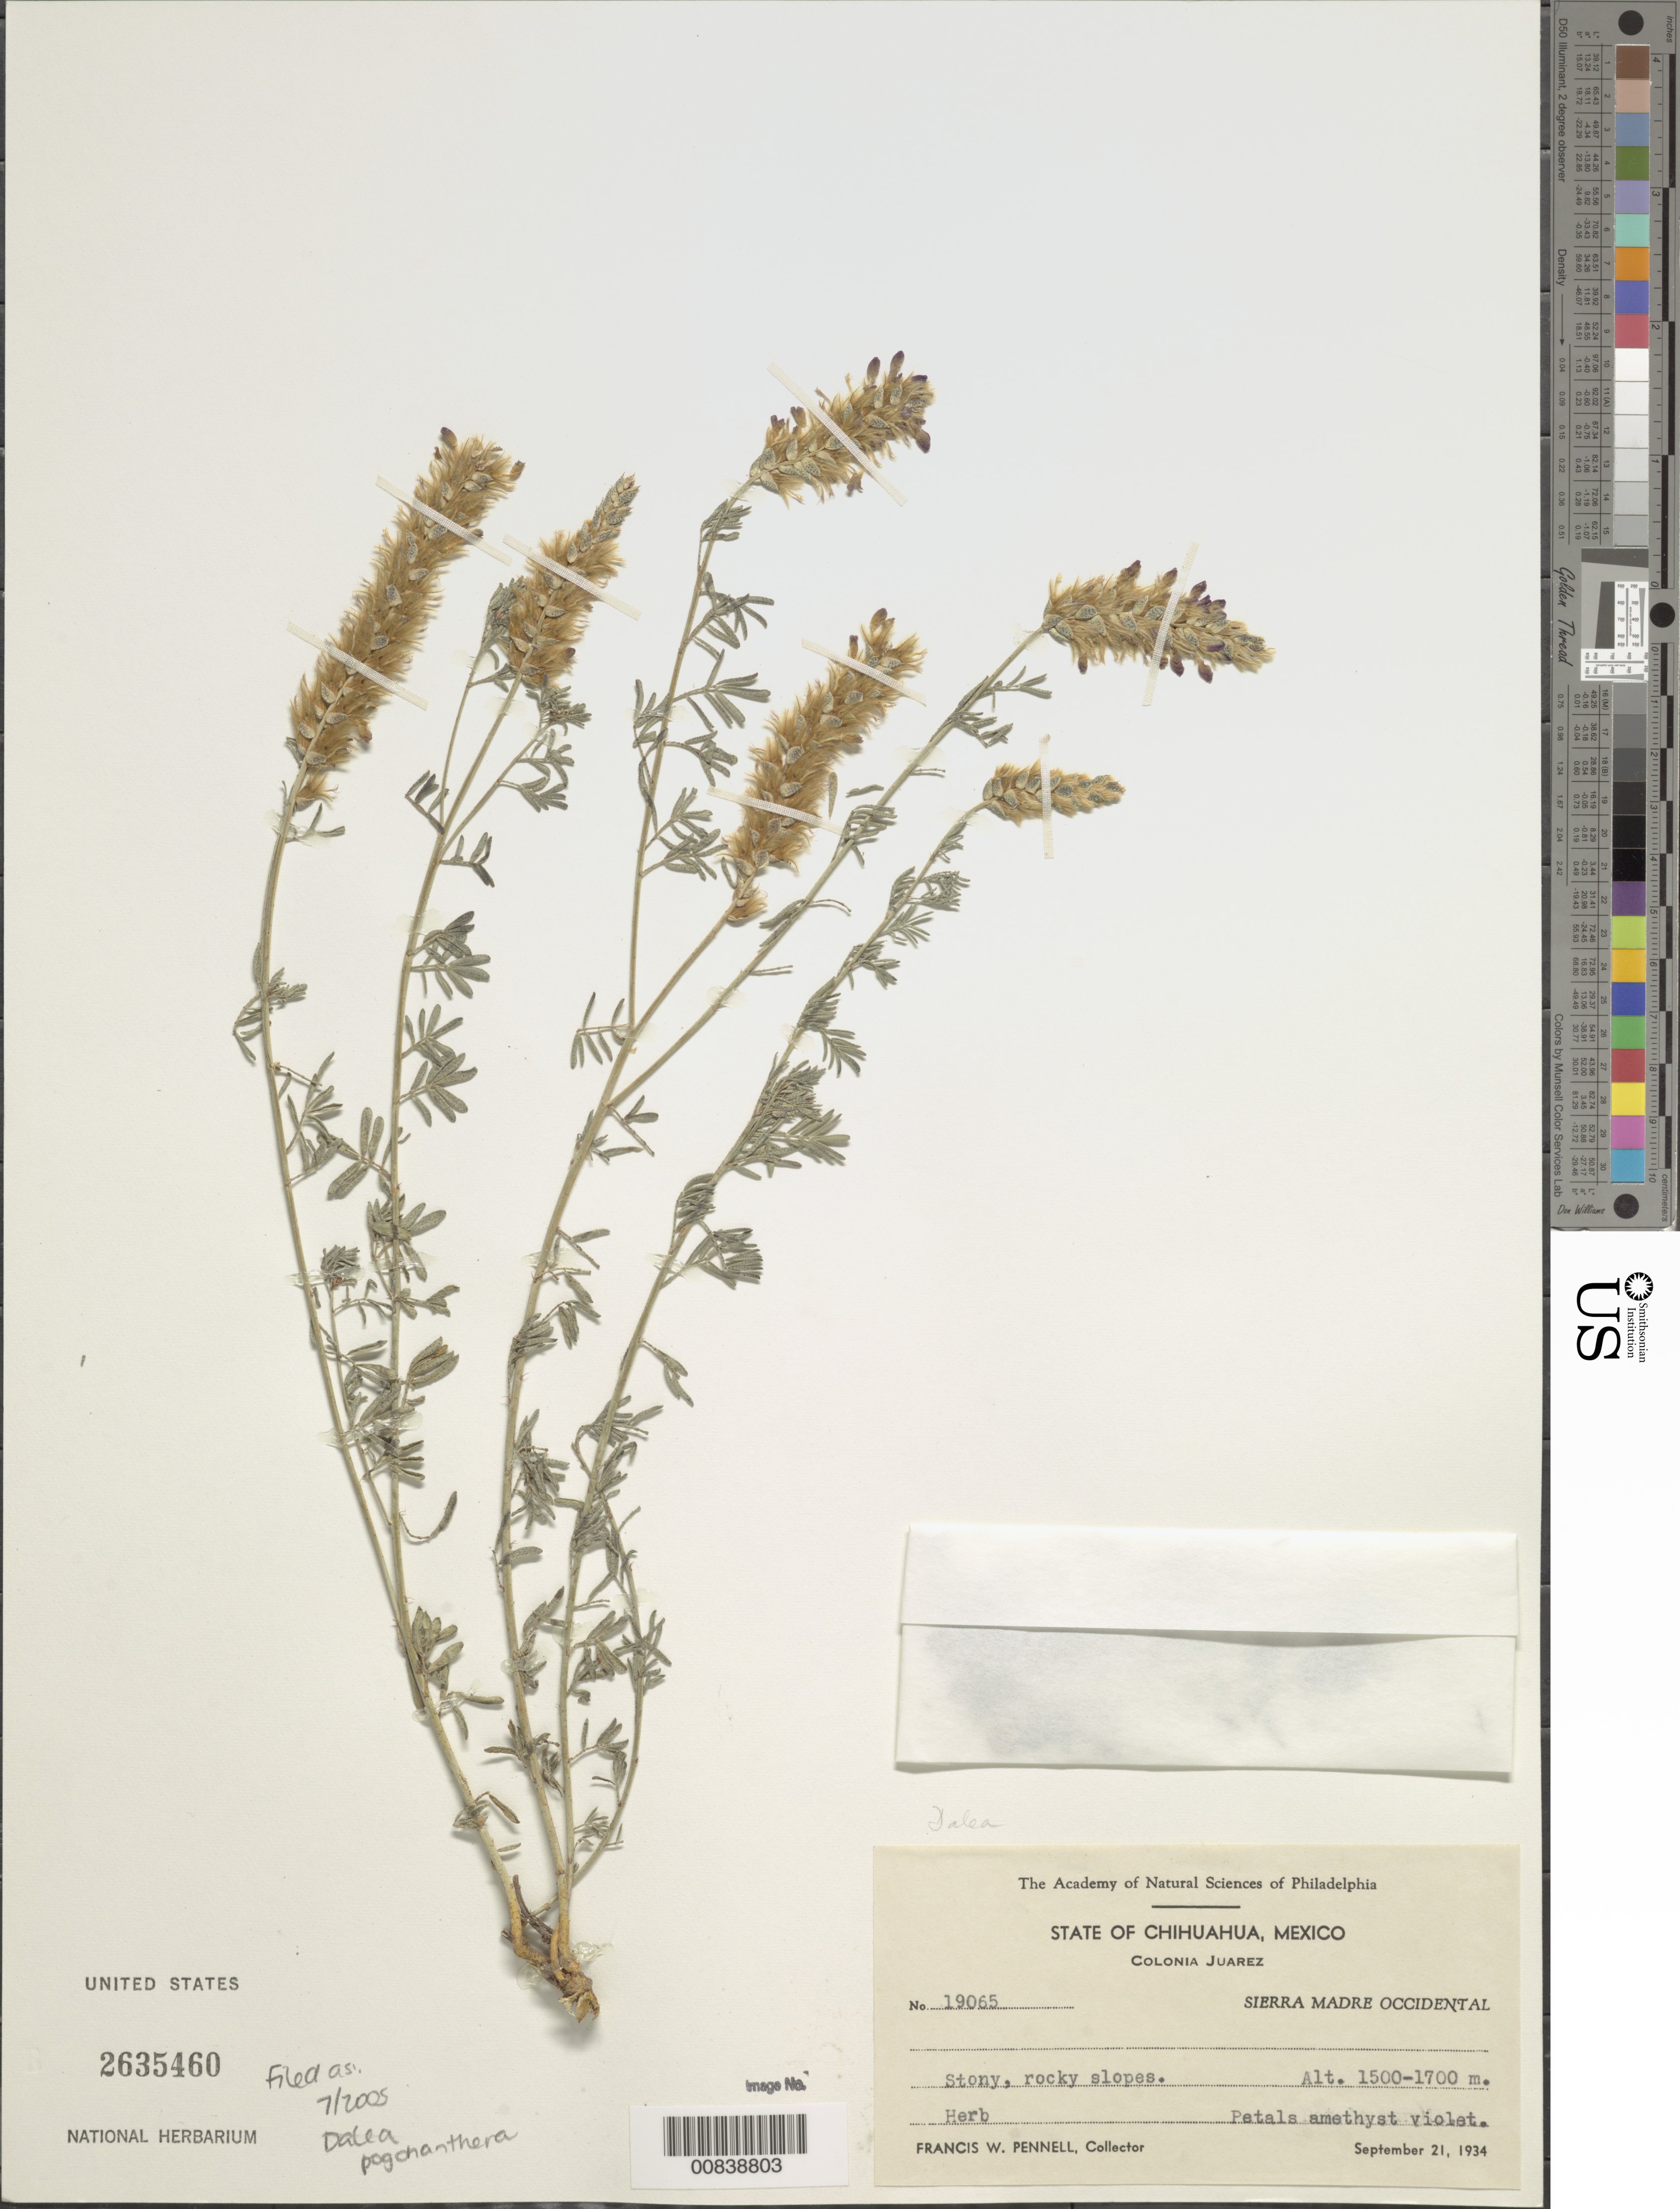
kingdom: Plantae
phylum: Tracheophyta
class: Magnoliopsida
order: Fabales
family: Fabaceae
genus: Dalea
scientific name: Dalea pogonathera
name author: A. Gray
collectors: F. W. Pennell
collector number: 19065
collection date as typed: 21 Sep 1934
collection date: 1934-09-21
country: Mexico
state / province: Chihuahua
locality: Colonia Juárez. Sierra Madre Occidental, Chihuahua.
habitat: Stony, rocky slopes.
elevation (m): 1700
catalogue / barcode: US 2635460